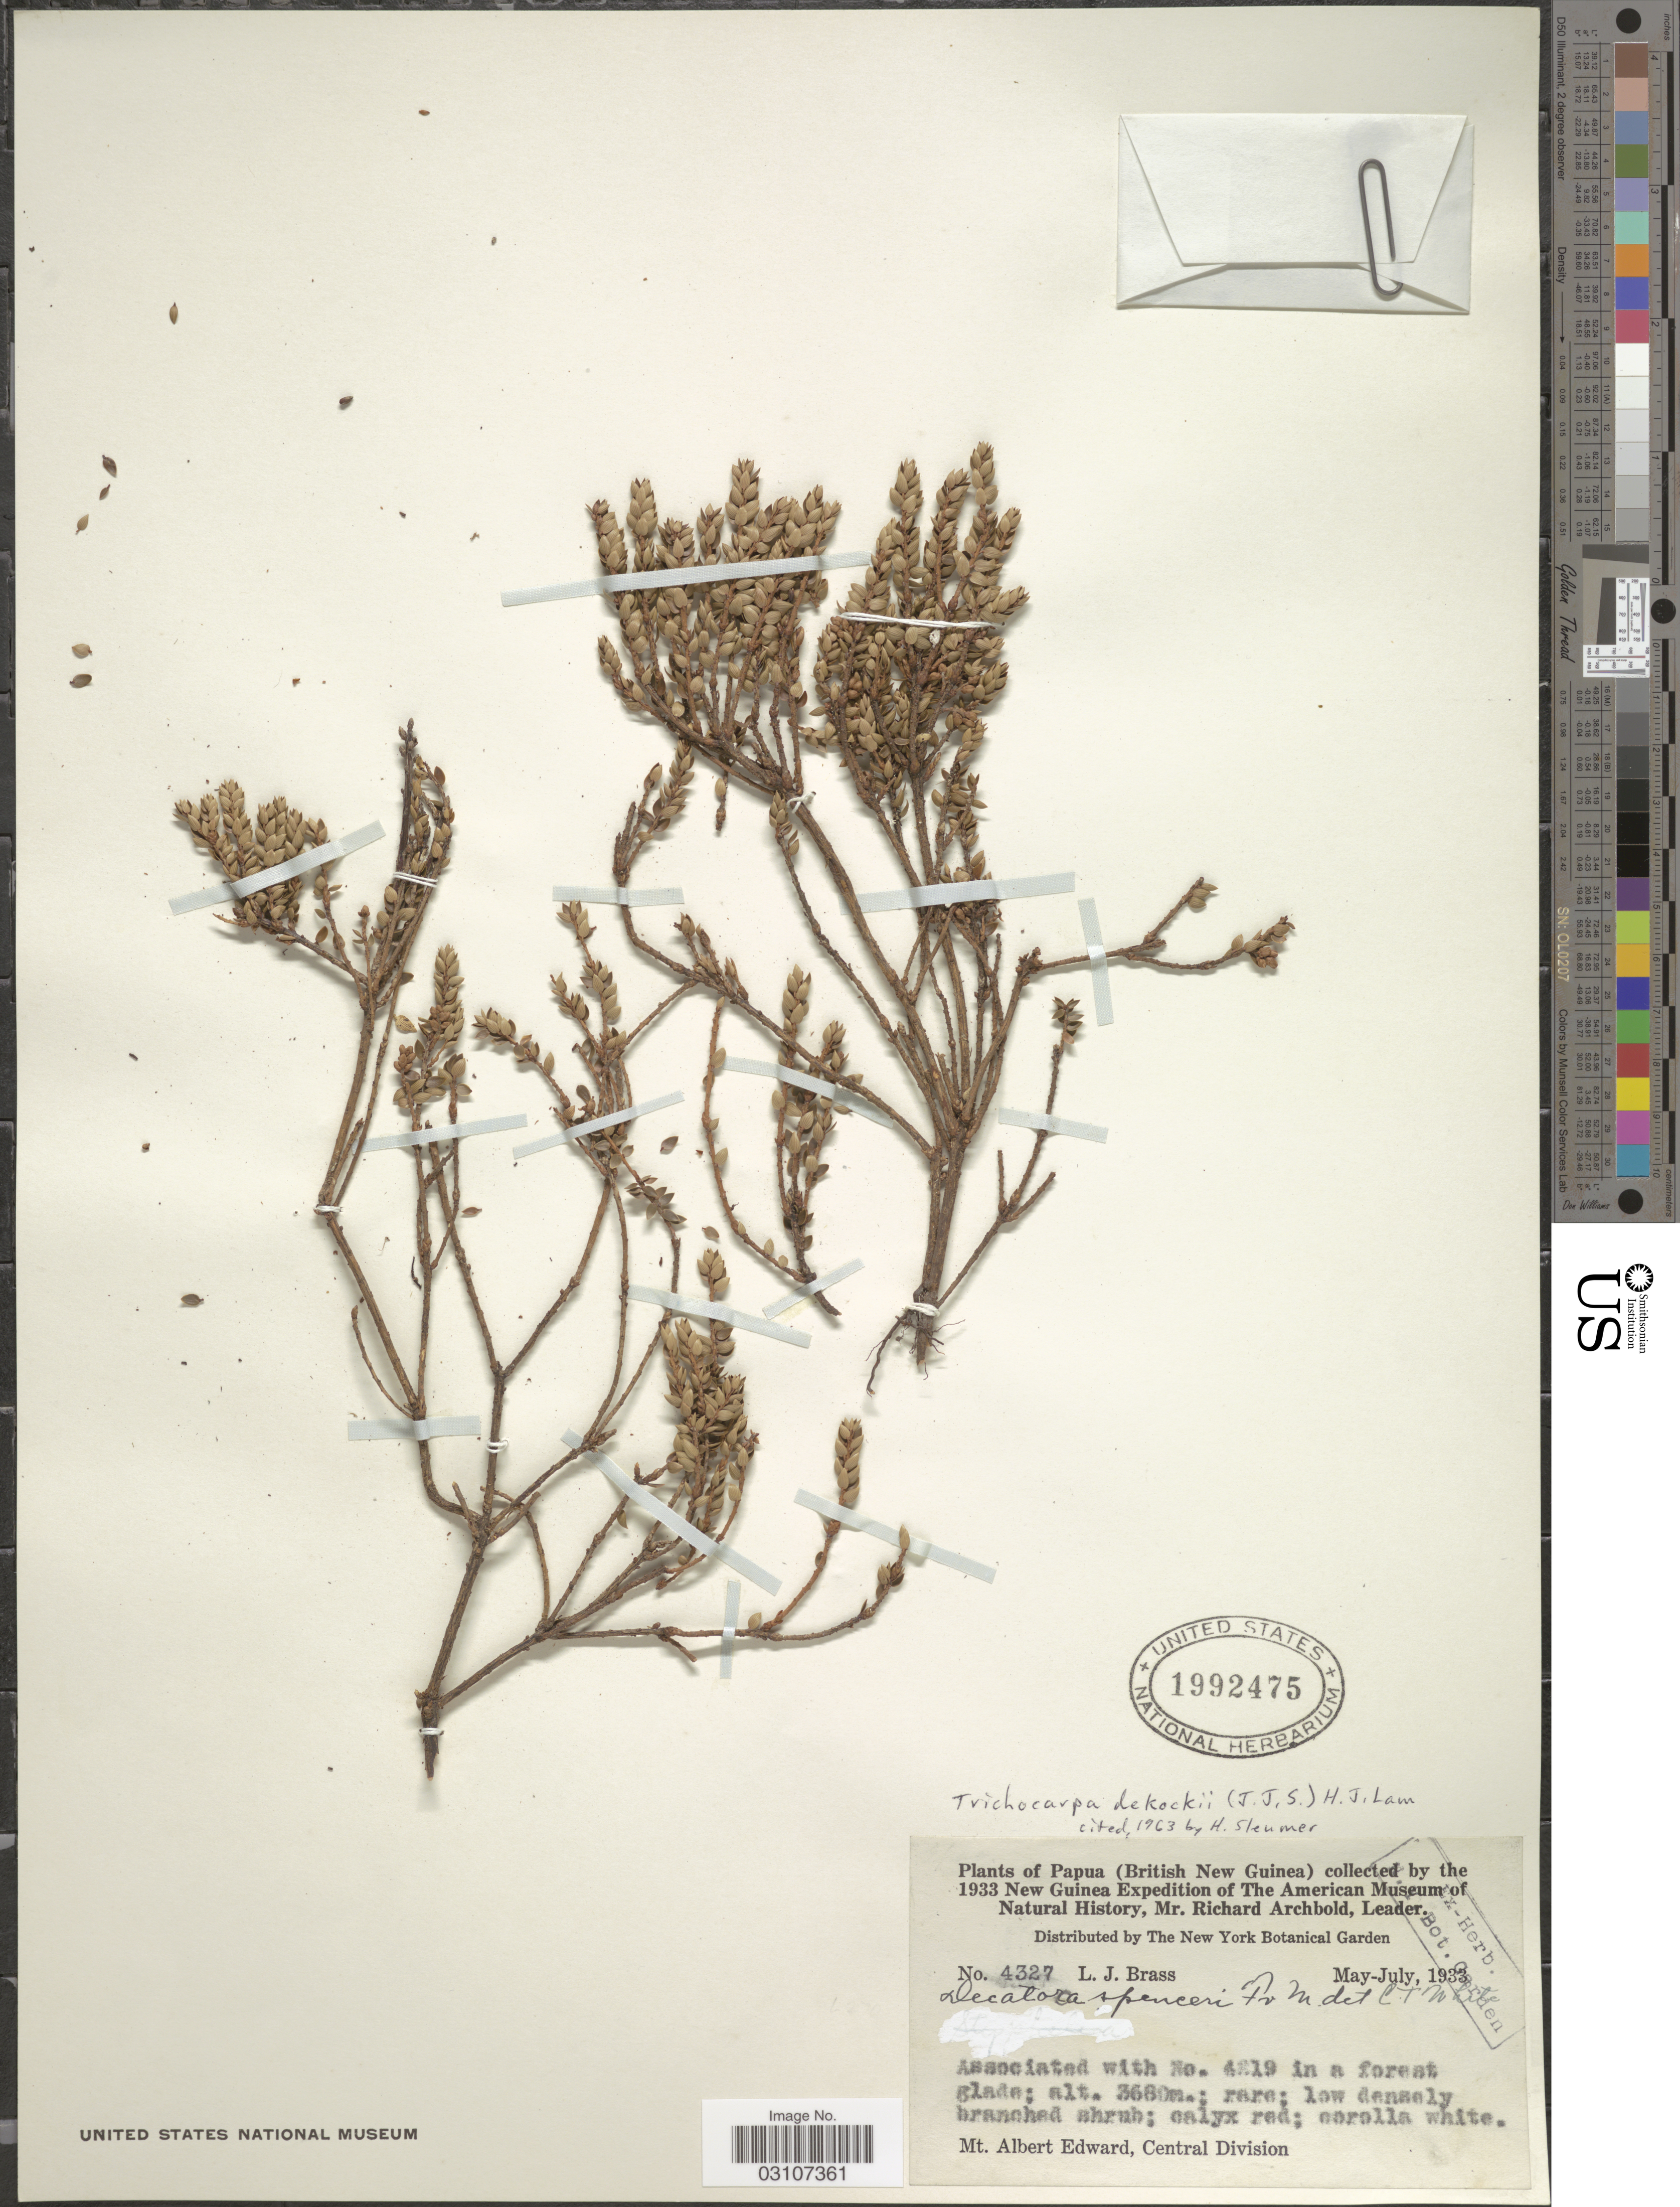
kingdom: Plantae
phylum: Tracheophyta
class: Magnoliopsida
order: Ericales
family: Ericaceae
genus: Trochocarpa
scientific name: Trochocarpa dekockii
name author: (J.J. Sm.) H.J. Lam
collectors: L. J. Brass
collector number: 4327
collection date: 1933-05/1933-07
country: Papua New Guinea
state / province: Central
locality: Papua (British New Guinea). Mt. Albert Edward, Central Division.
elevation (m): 3680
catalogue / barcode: US 1992475